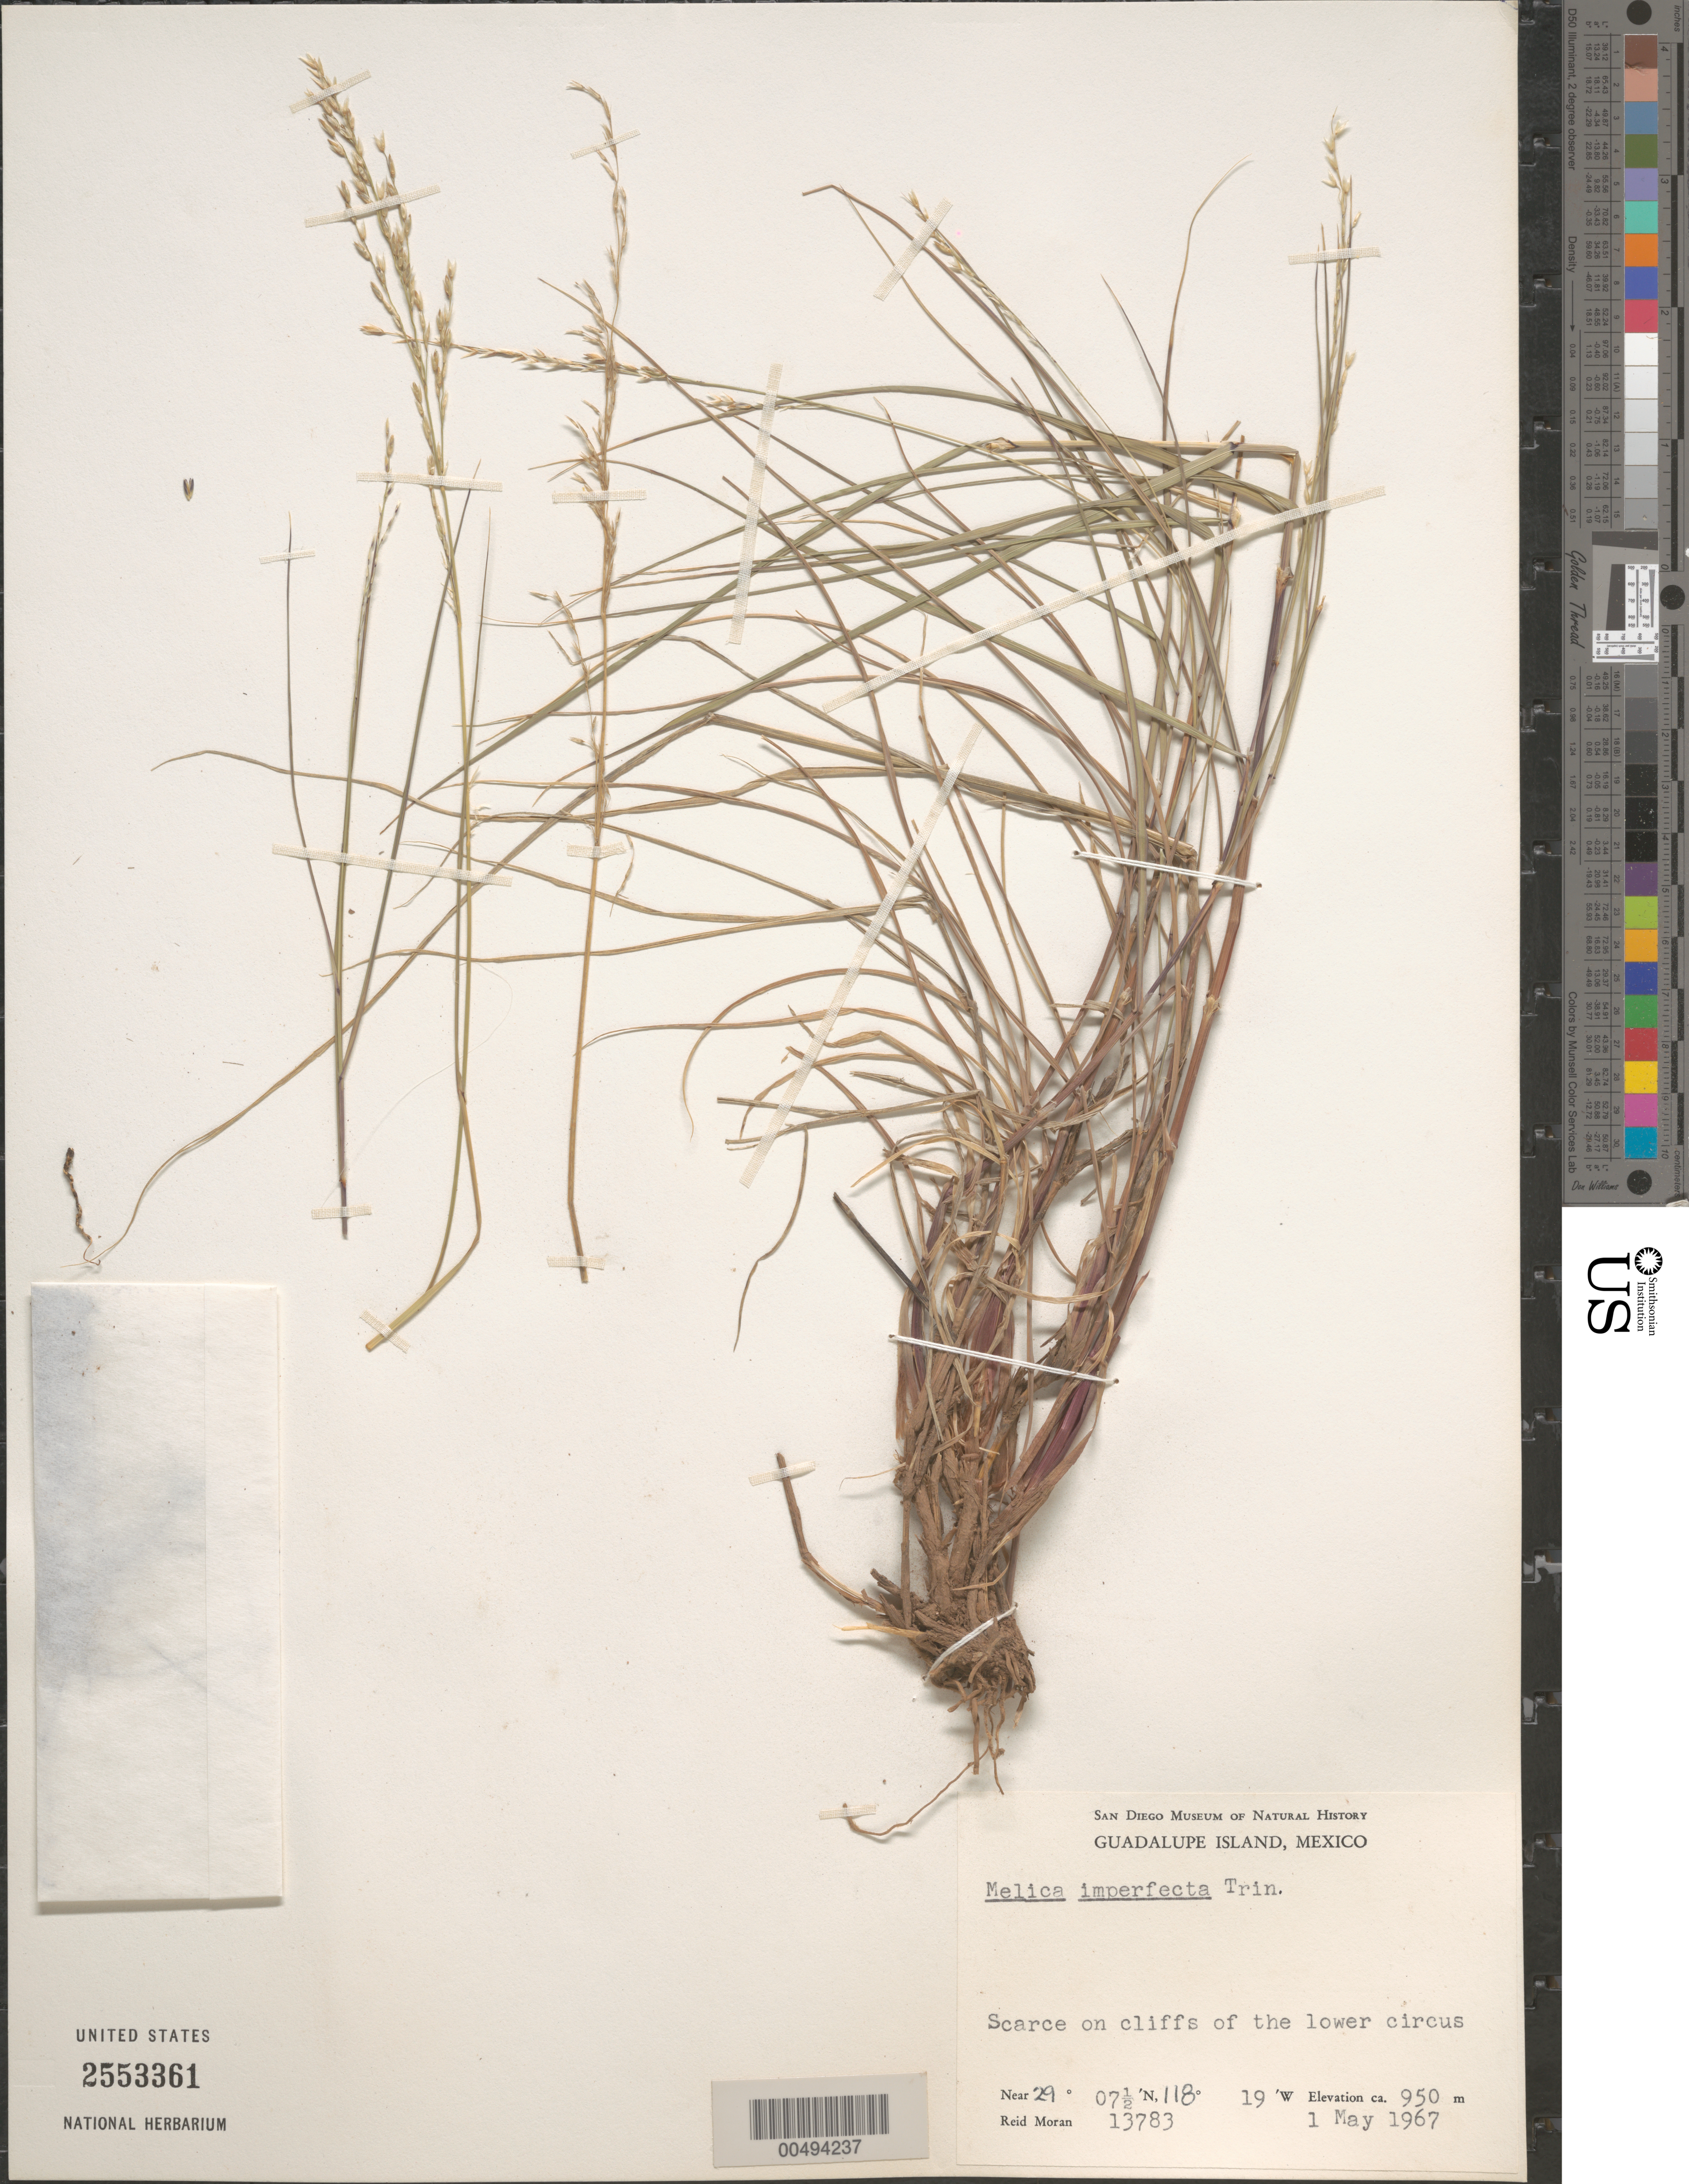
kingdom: Plantae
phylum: Tracheophyta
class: Liliopsida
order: Poales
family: Poaceae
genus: Melica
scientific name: Melica imperfecta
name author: Trin.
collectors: R. V. Moran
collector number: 13783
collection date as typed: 1 May 1967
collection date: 1967-05-01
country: Mexico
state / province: Baja California Norte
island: Guadalupe Island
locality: Guadalupe Island, longitude 118 degrees, 19' W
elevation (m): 950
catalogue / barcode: US 2553361